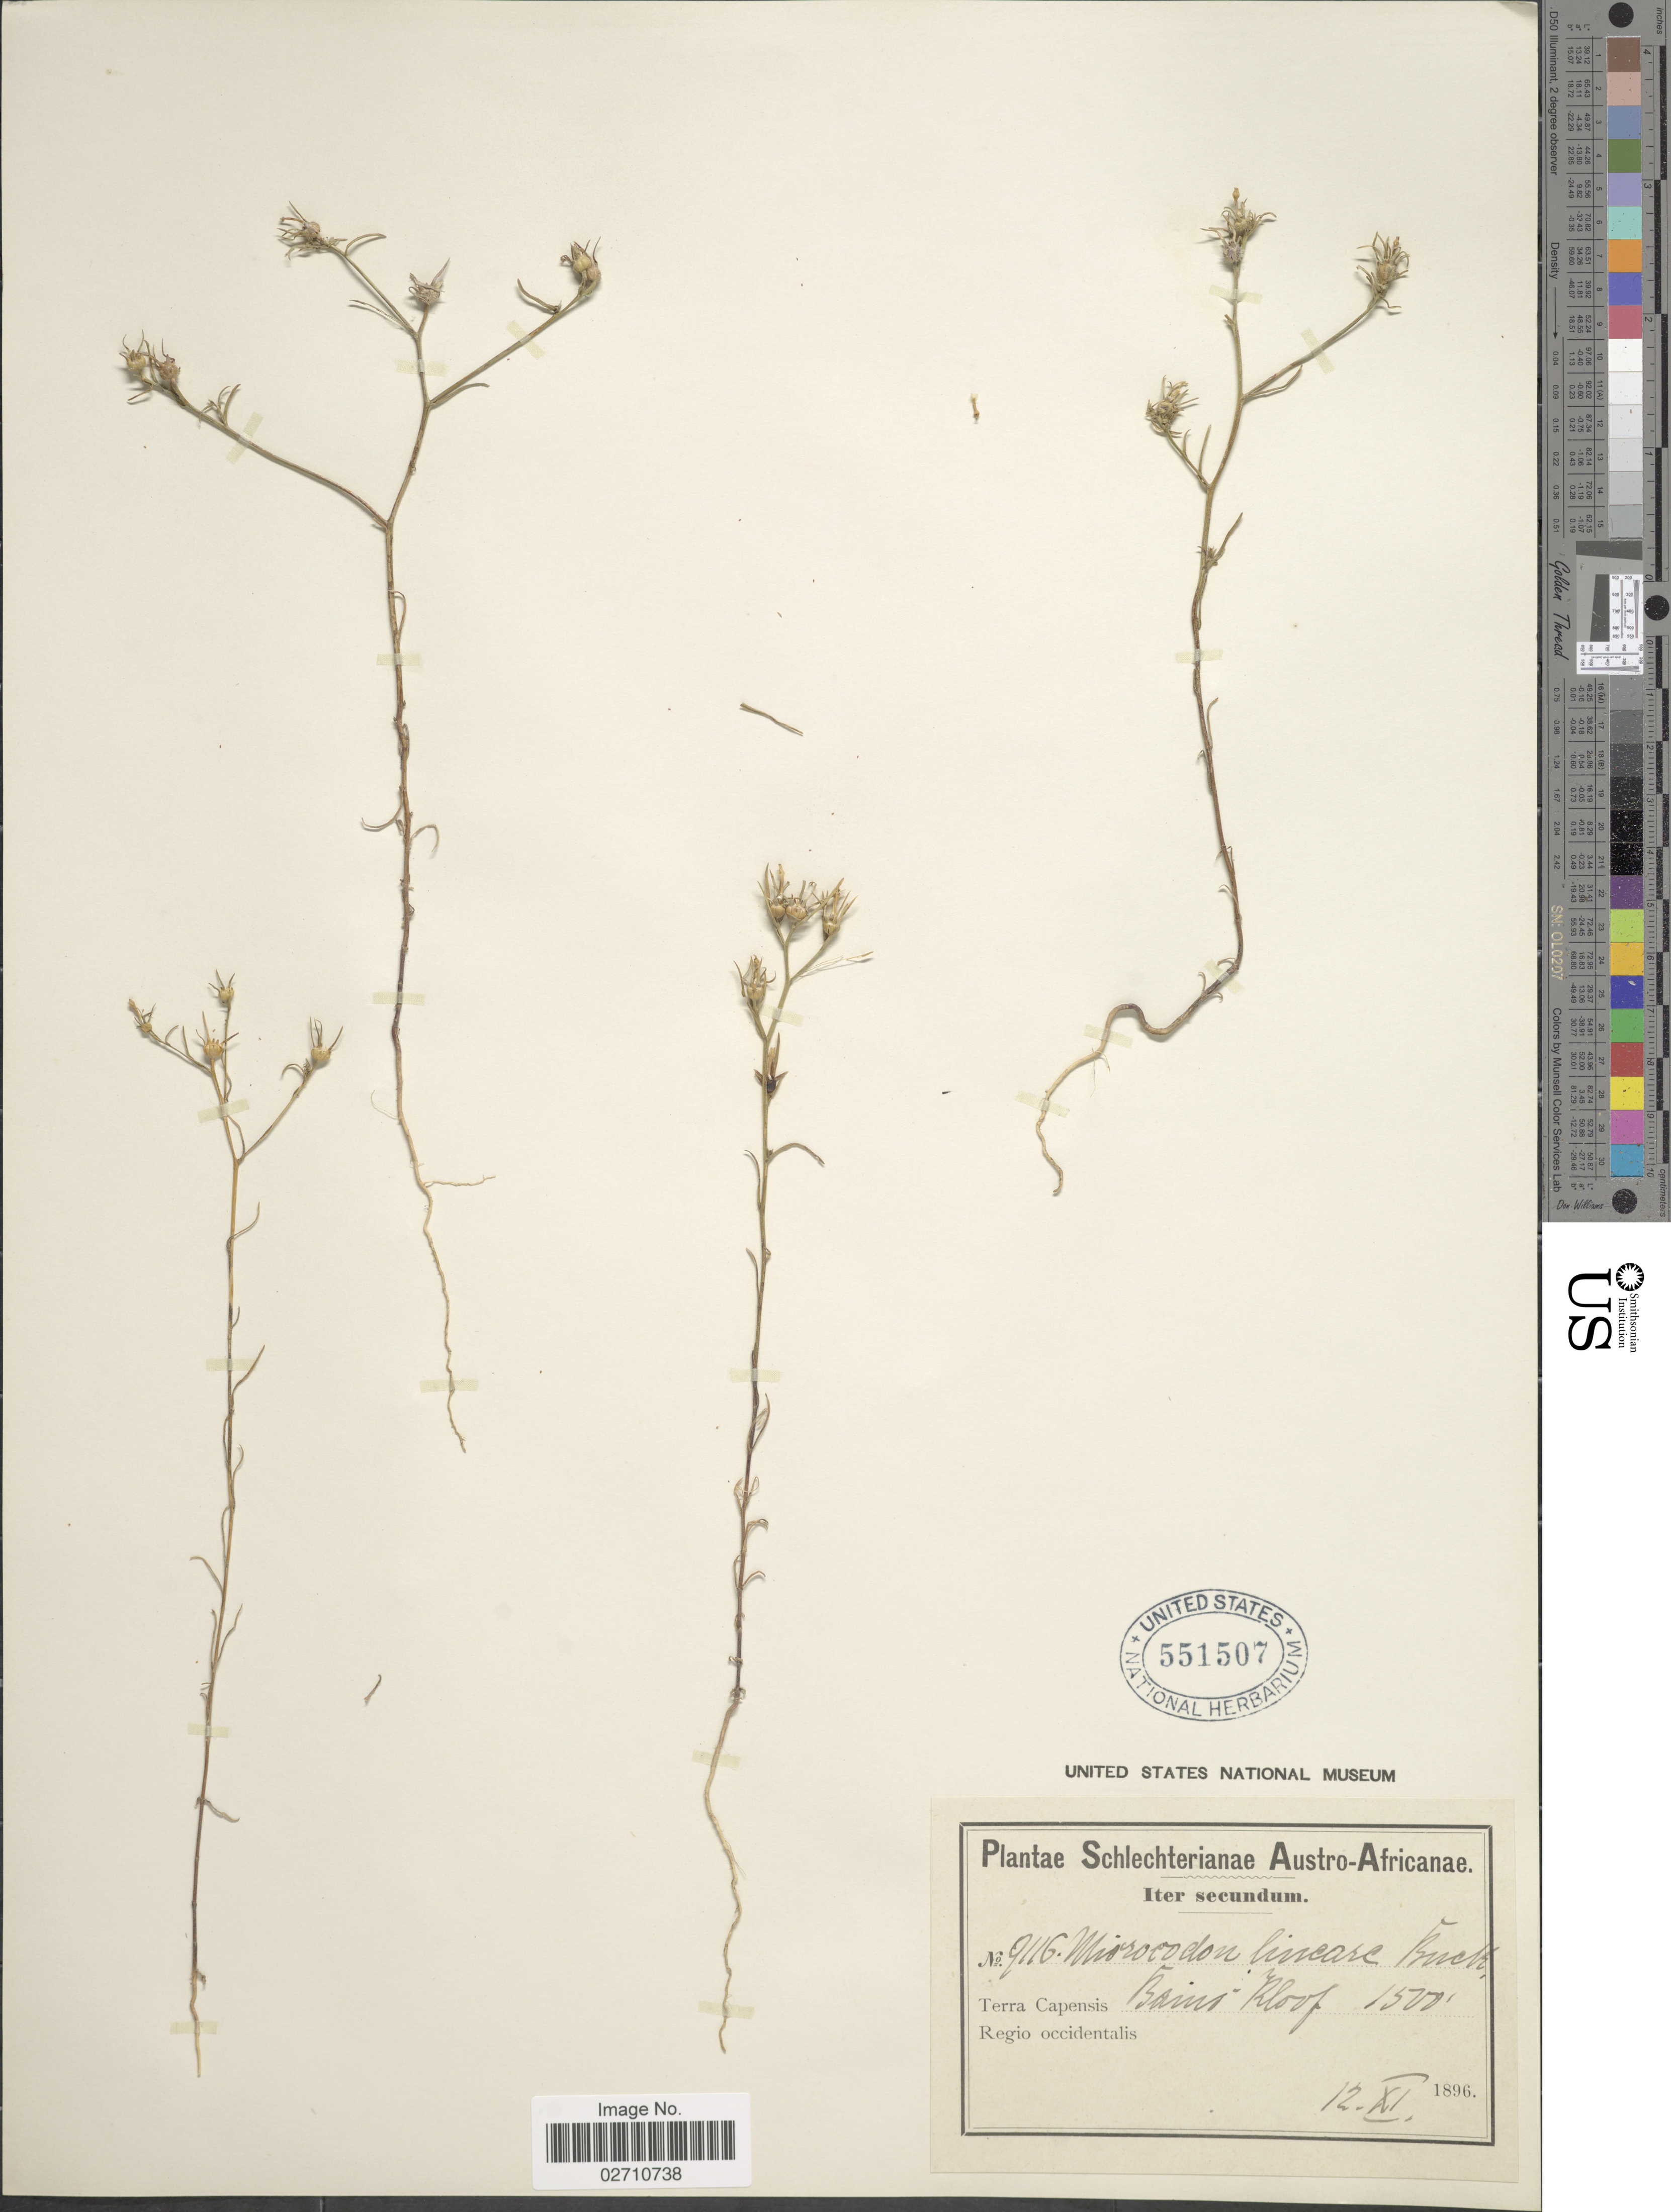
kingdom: Plantae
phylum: Tracheophyta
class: Magnoliopsida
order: Asterales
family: Campanulaceae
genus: Microcodon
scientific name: Microcodon linearis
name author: (L. f.) H. Buek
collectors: Schlechter, --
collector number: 9116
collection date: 1896-11-12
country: South Africa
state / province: Western Cape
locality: Austro-Africanae, Terra Capensis, Bains-Kloof, Regio occidentalis.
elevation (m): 457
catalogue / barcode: US 551507